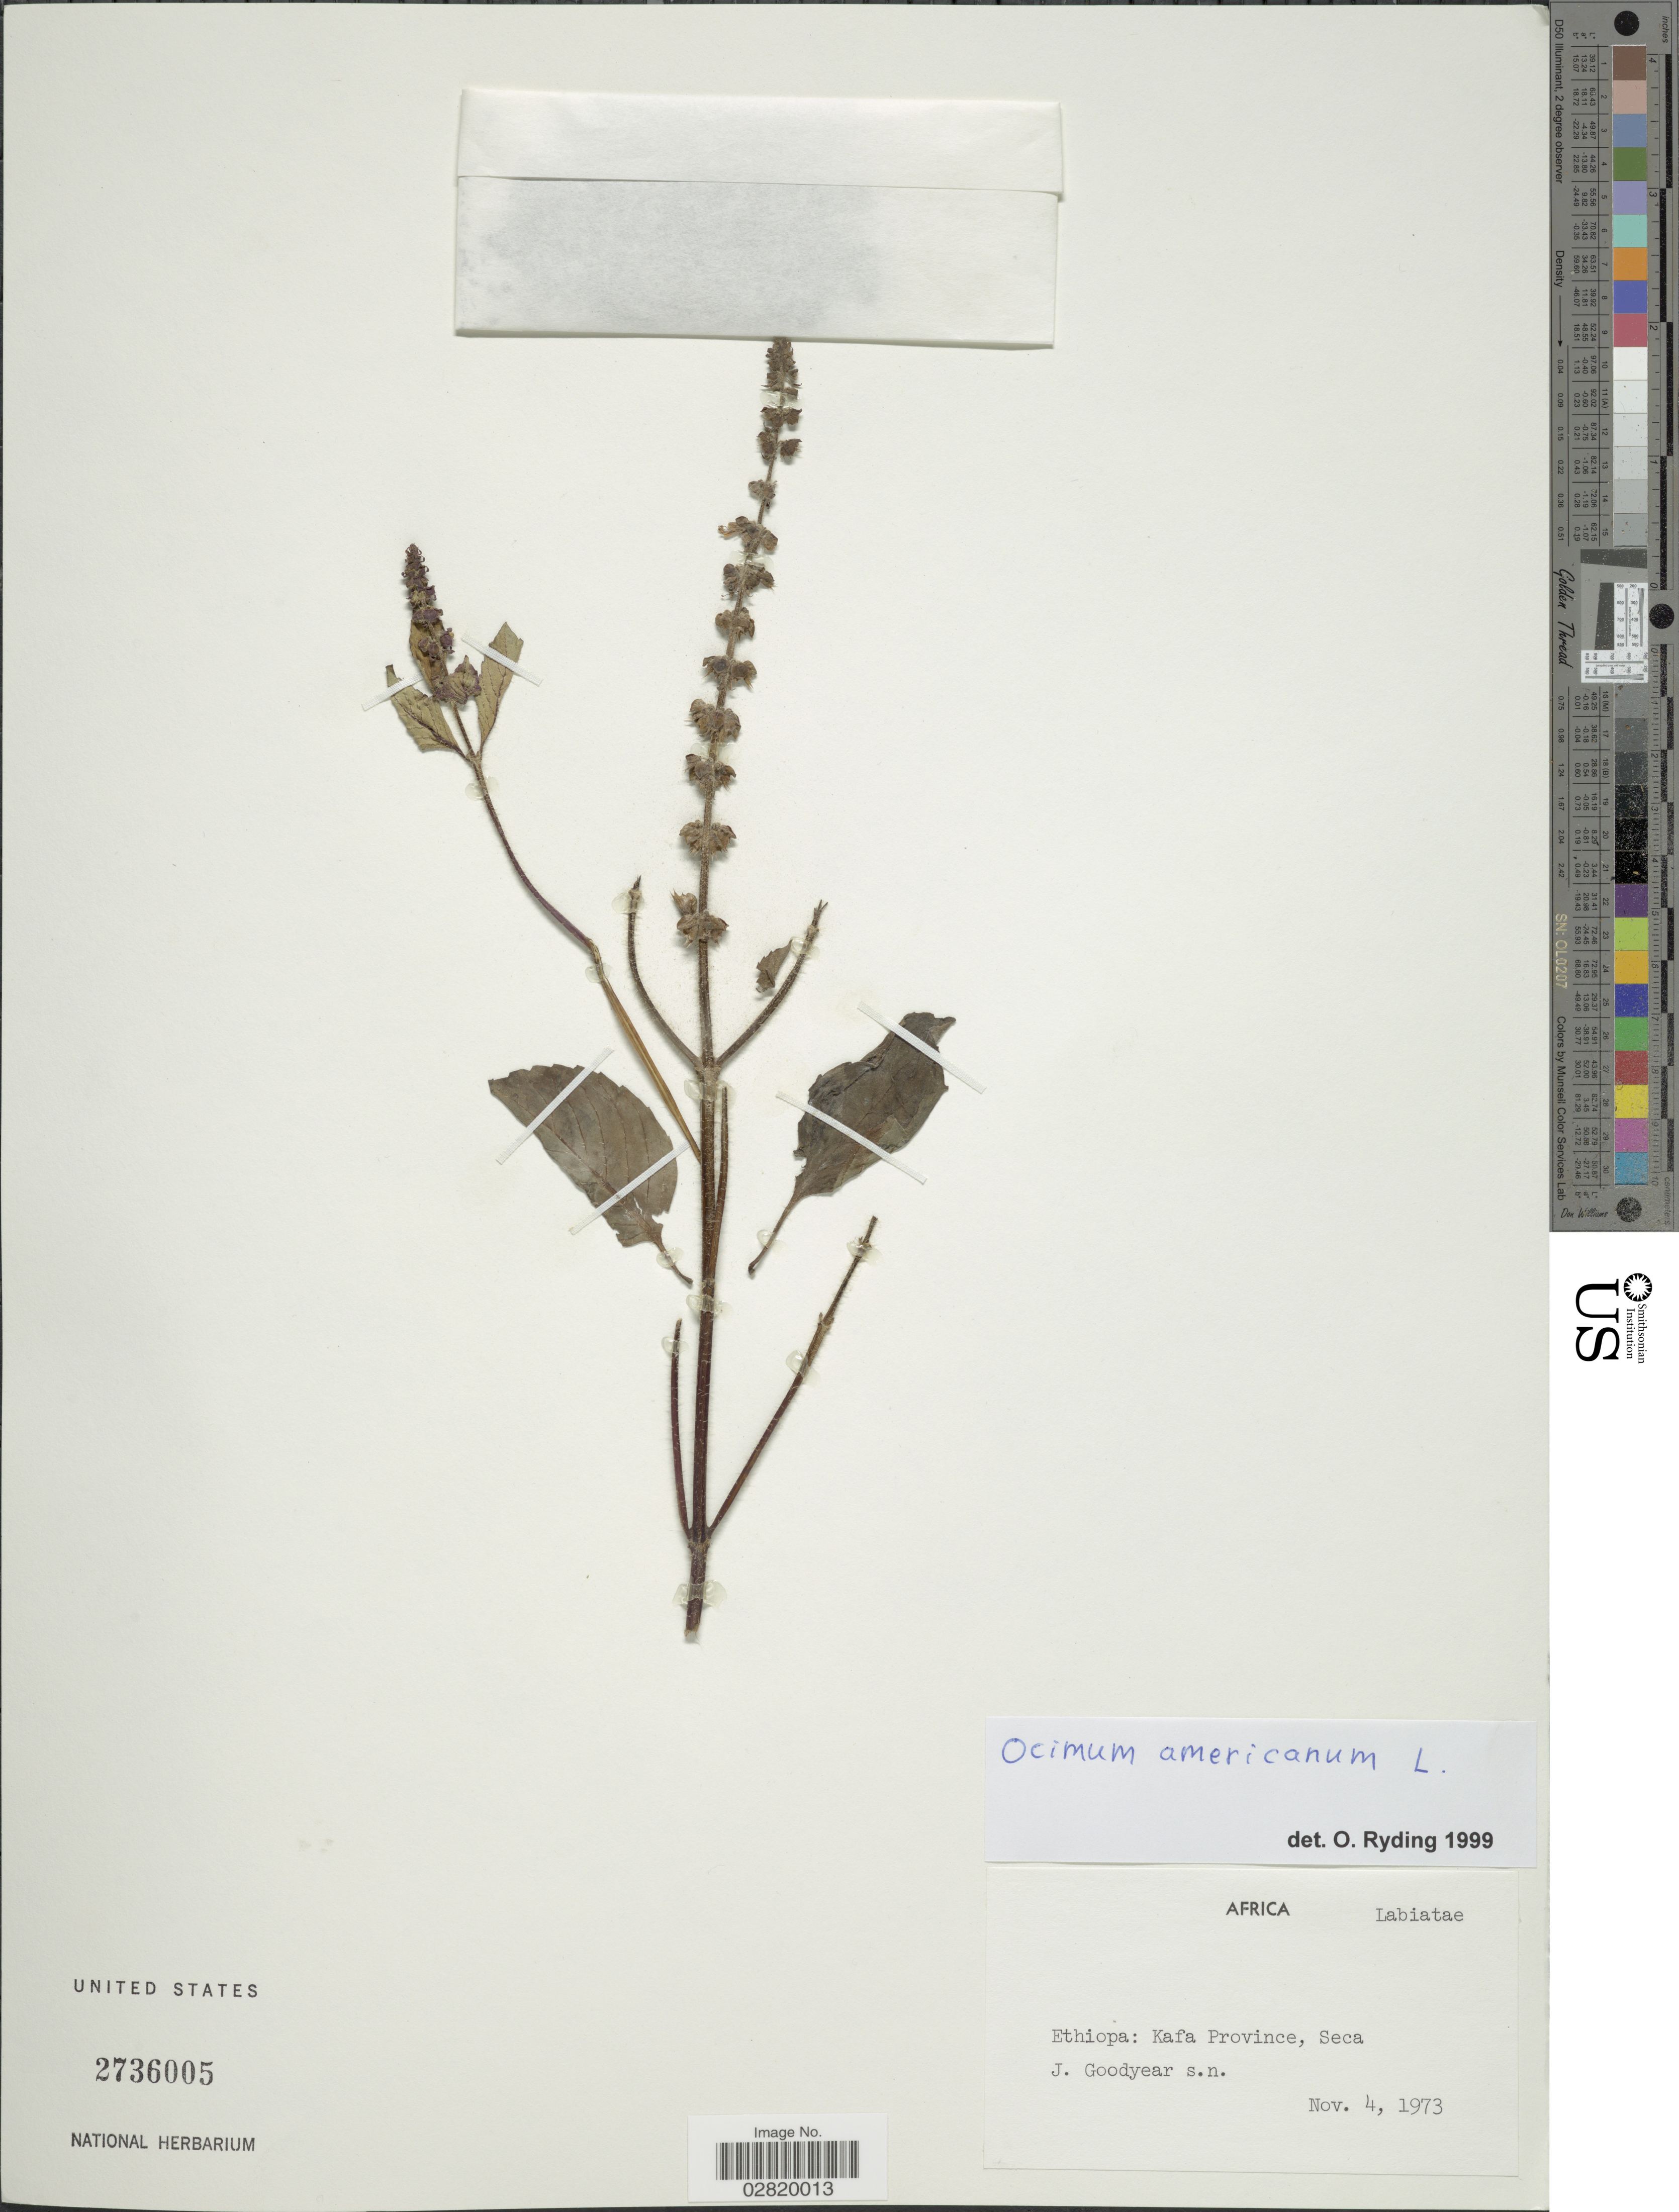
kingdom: Plantae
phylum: Tracheophyta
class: Magnoliopsida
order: Lamiales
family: Lamiaceae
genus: Ocimum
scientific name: Ocimum americanum var. americanum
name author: L.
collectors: J. Goodyear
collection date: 1973-11-04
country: Ethiopia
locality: Kafa Province, Seca.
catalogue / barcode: US 2736005